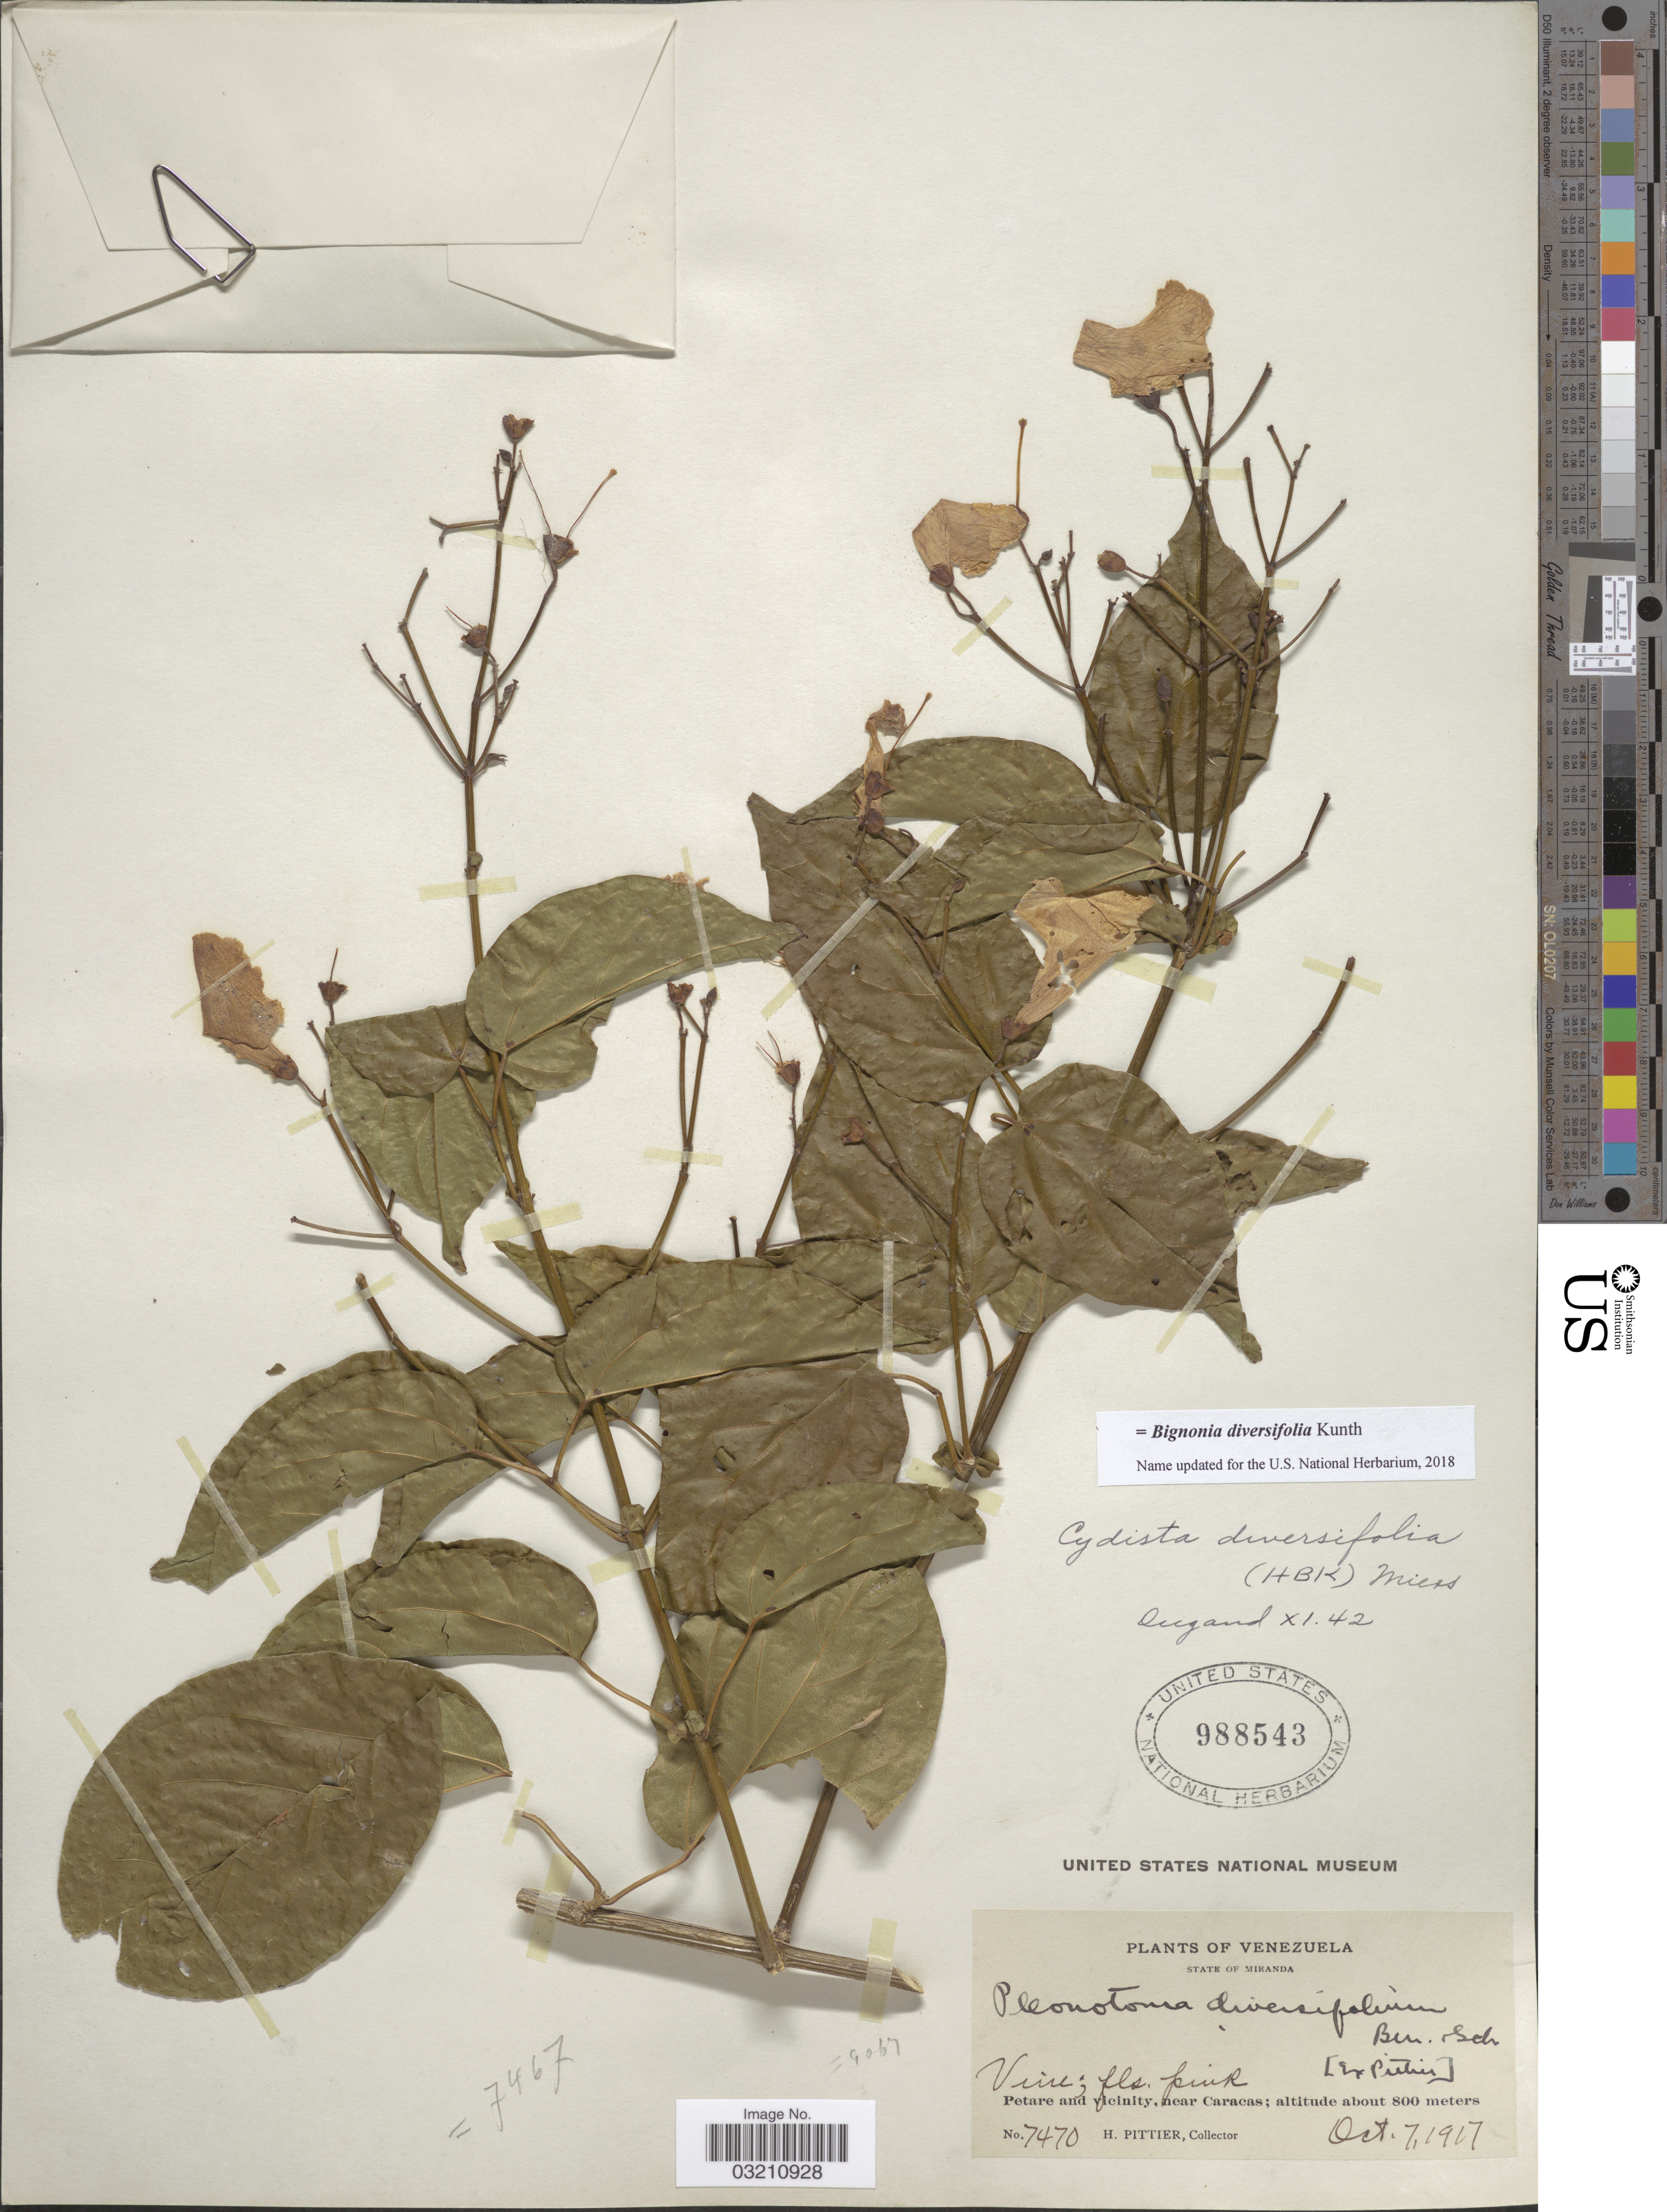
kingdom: Plantae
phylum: Tracheophyta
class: Magnoliopsida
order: Lamiales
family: Bignoniaceae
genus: Bignonia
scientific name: Bignonia diversifolia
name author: Kunth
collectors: H. F. Pittier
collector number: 7470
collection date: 1917-10-07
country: Venezuela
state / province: Miranda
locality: Petare and vicinity, near Caracas.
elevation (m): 800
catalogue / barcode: US 988543